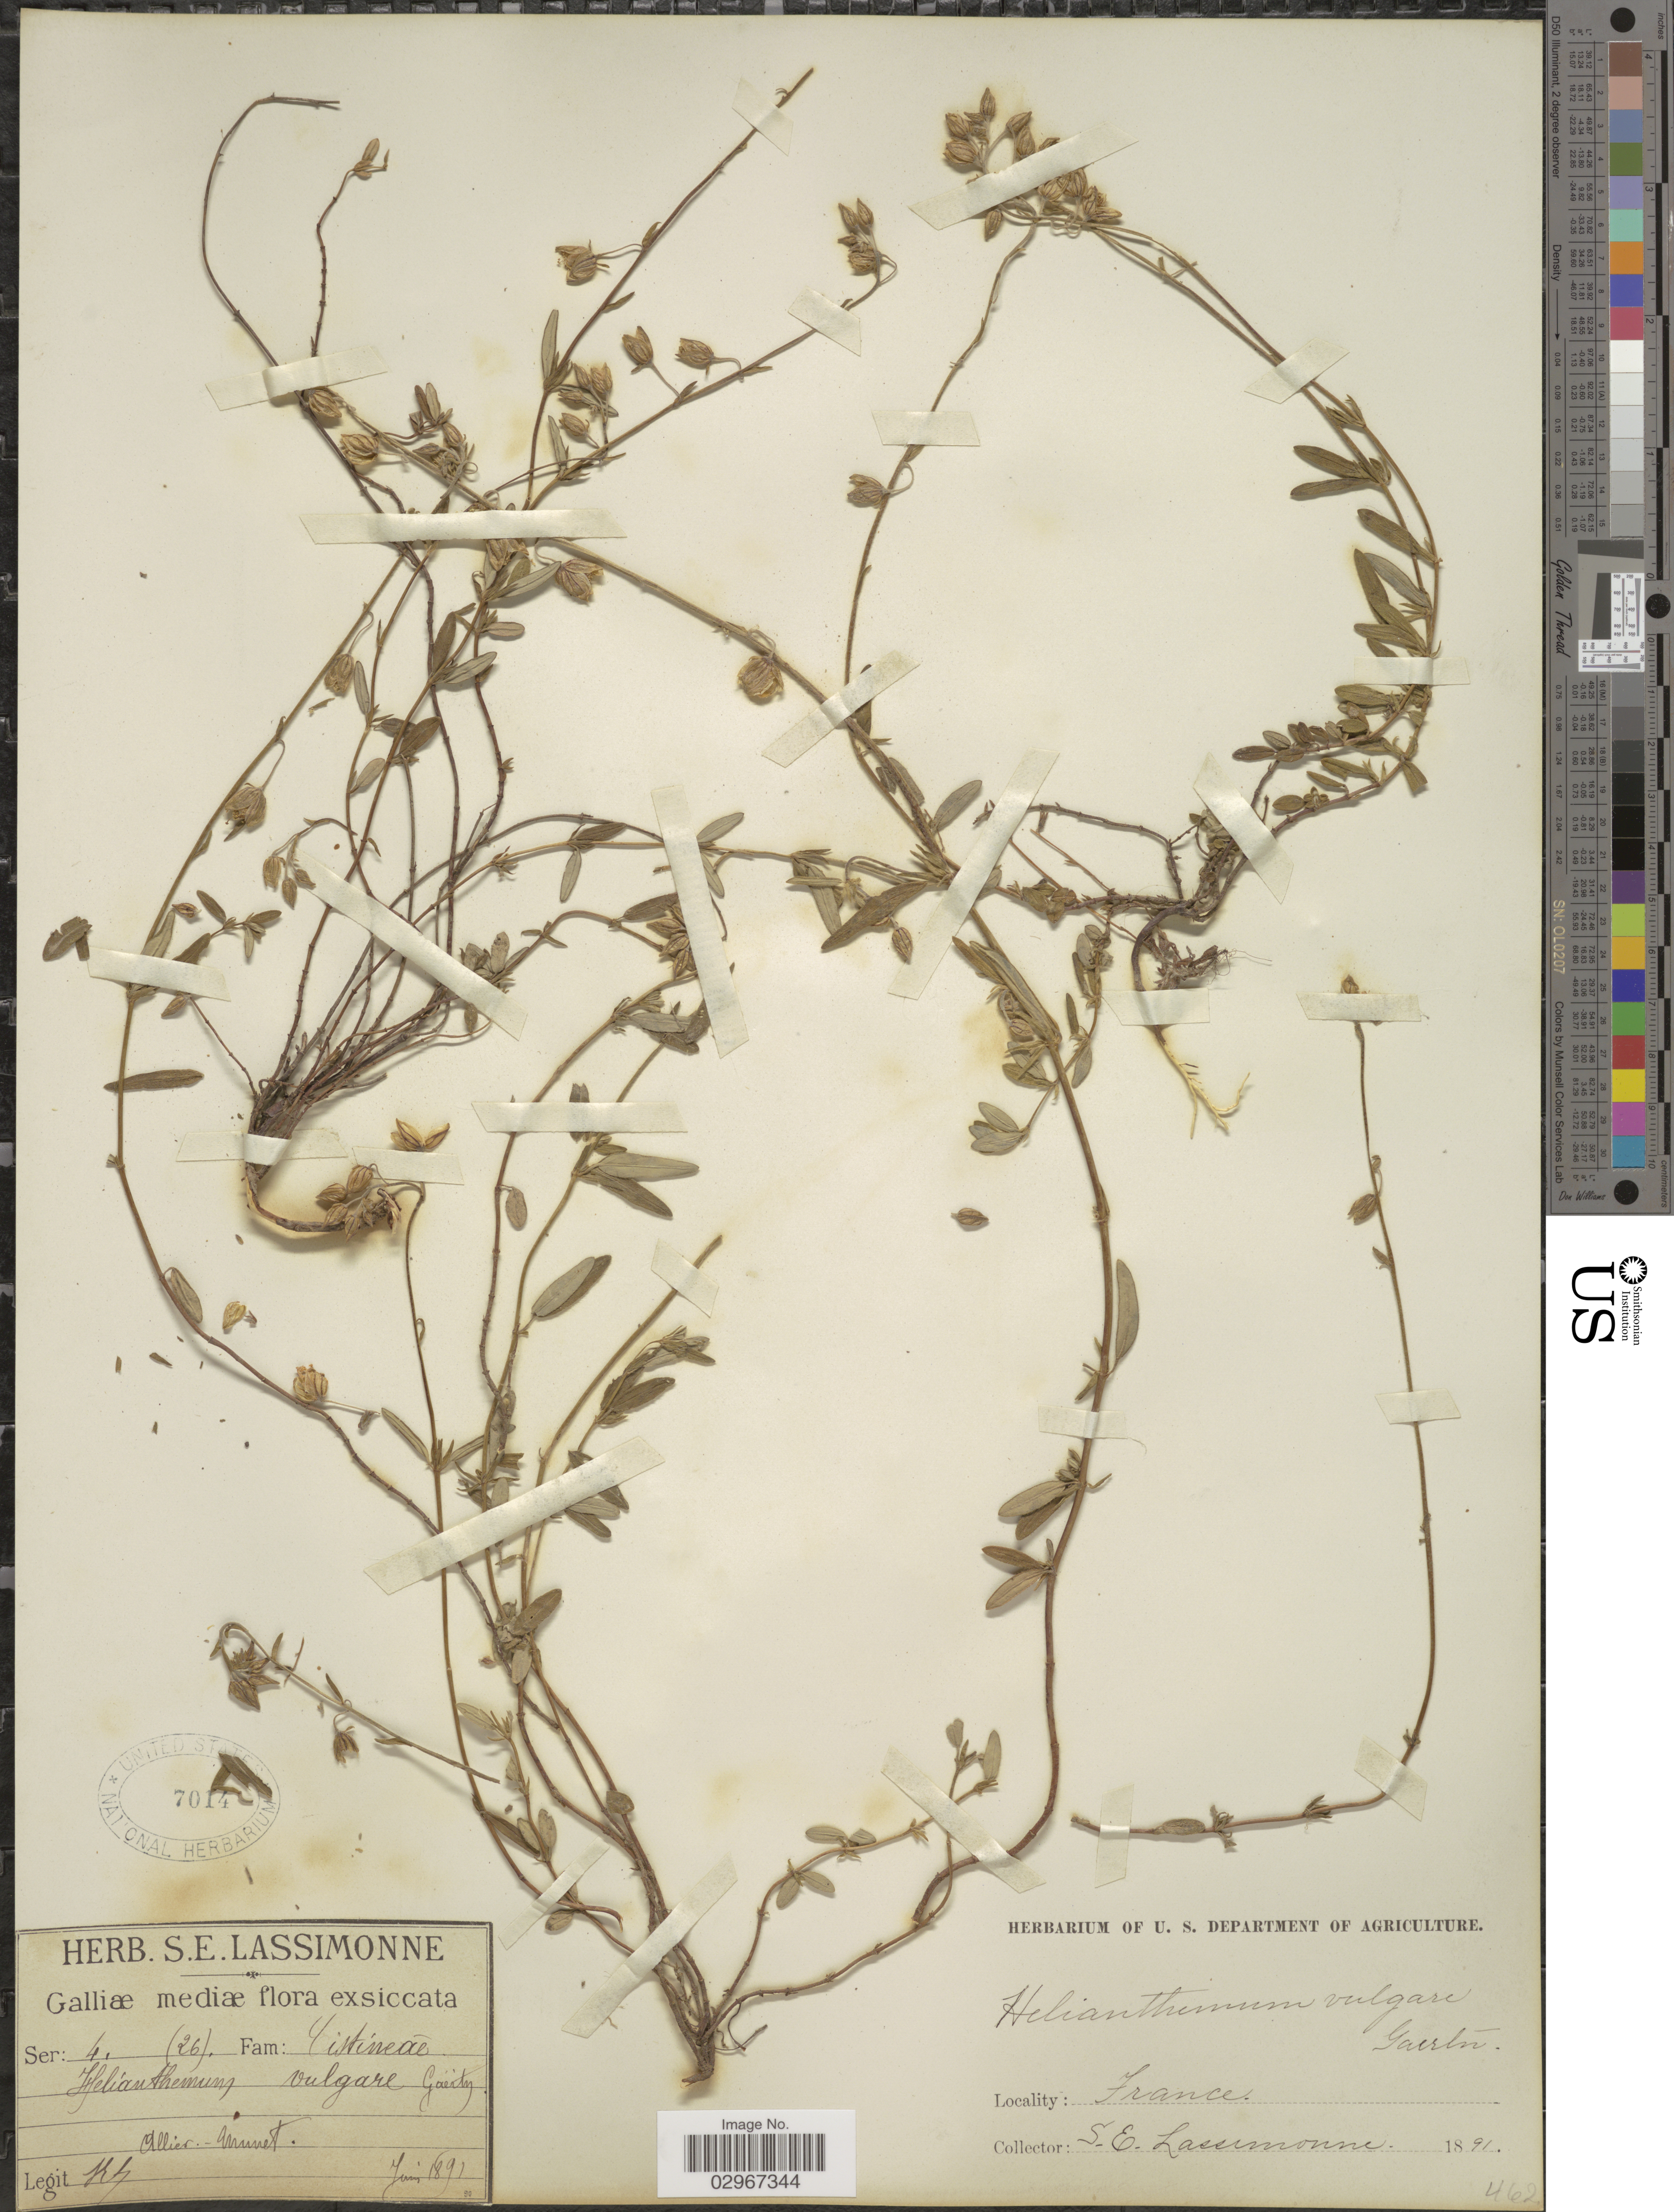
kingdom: Plantae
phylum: Tracheophyta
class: Magnoliopsida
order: Malvales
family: Cistaceae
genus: Helianthemum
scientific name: Helianthemum vulgare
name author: Gaertn.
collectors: S. Lassimonne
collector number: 26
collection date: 1891-06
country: France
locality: Galliae mediae, Allier-Munet.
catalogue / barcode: US 7014